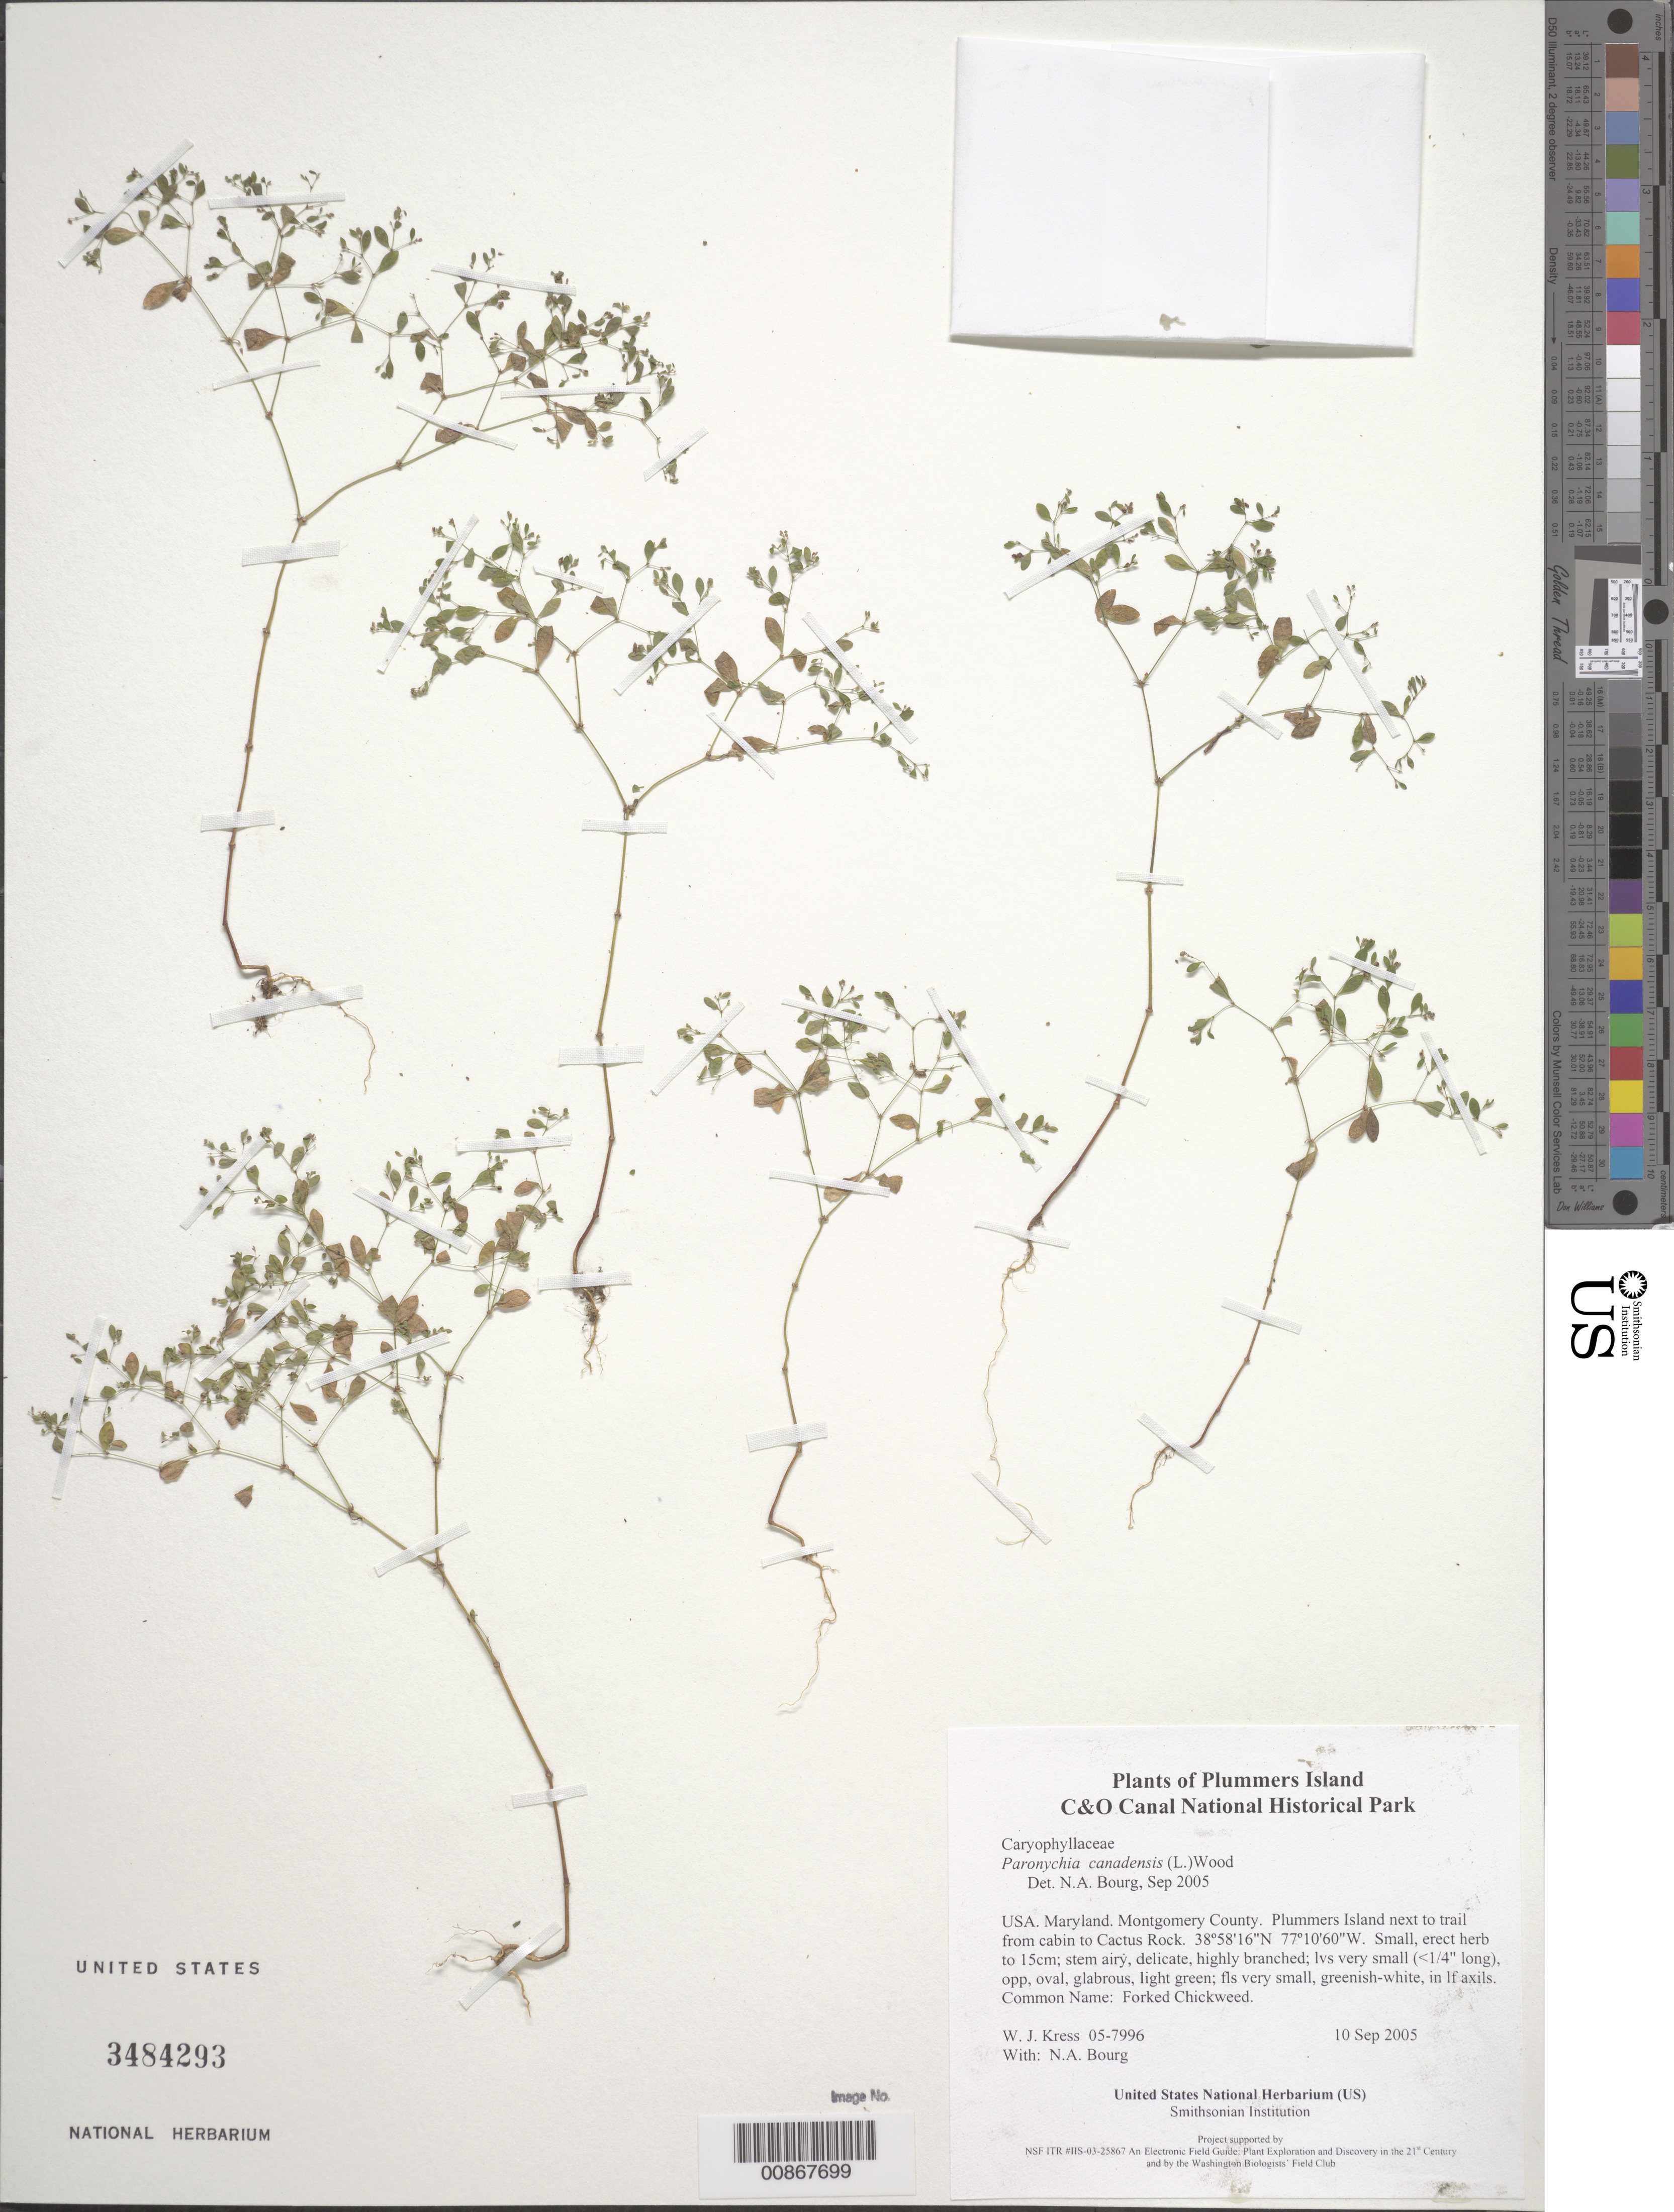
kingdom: Plantae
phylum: Tracheophyta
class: Magnoliopsida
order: Caryophyllales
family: Caryophyllaceae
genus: Paronychia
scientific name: Paronychia canadensis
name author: (L.) Alph. Wood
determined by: Bourg, N. A.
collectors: W. J. Kress & N. A. Bourg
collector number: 05-7996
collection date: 2005-09-10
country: United States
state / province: Maryland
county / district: Montgomery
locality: Chesapeake and Ohio Canal National Historical Park, Plummers Island next to trail from cabin to Cactus Rock.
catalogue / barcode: US 3484293